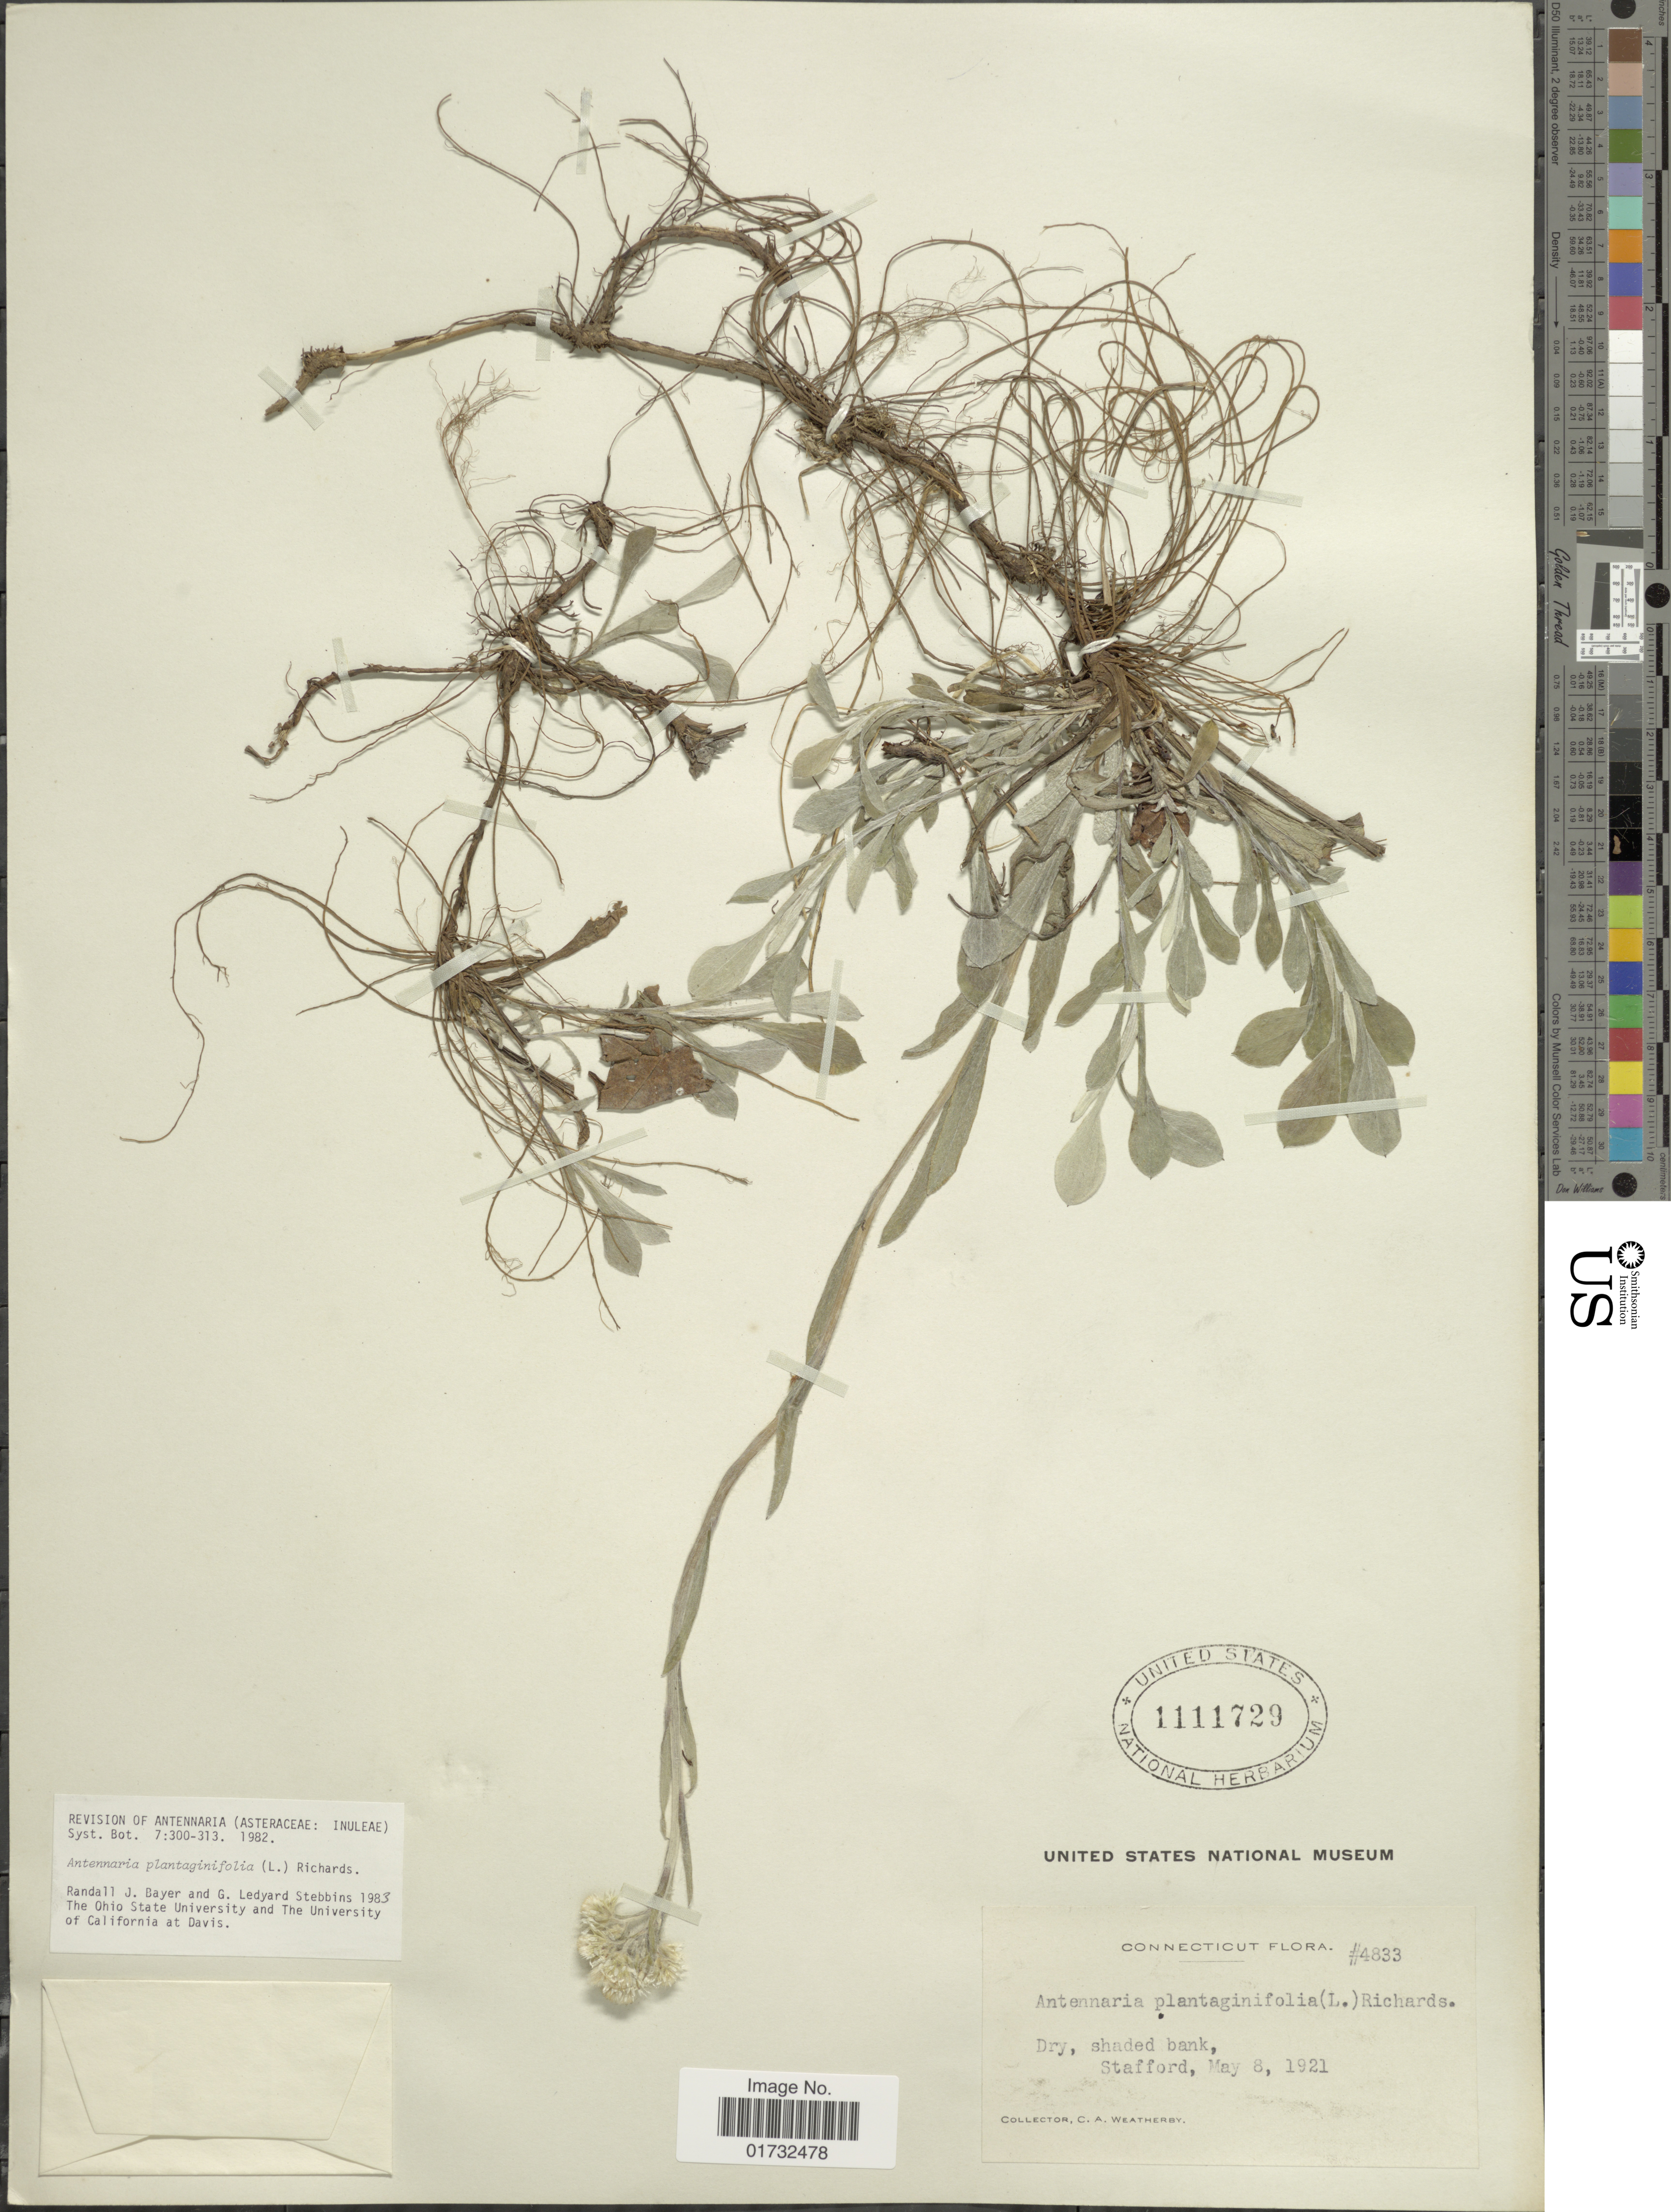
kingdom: Plantae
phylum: Tracheophyta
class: Magnoliopsida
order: Asterales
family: Asteraceae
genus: Antennaria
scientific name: Antennaria plantaginifolia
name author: (L.) Richardson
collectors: C. A. Weatherby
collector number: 4833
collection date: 1921-05-08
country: United States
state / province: Connecticut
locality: Stafford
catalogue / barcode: US 1111729